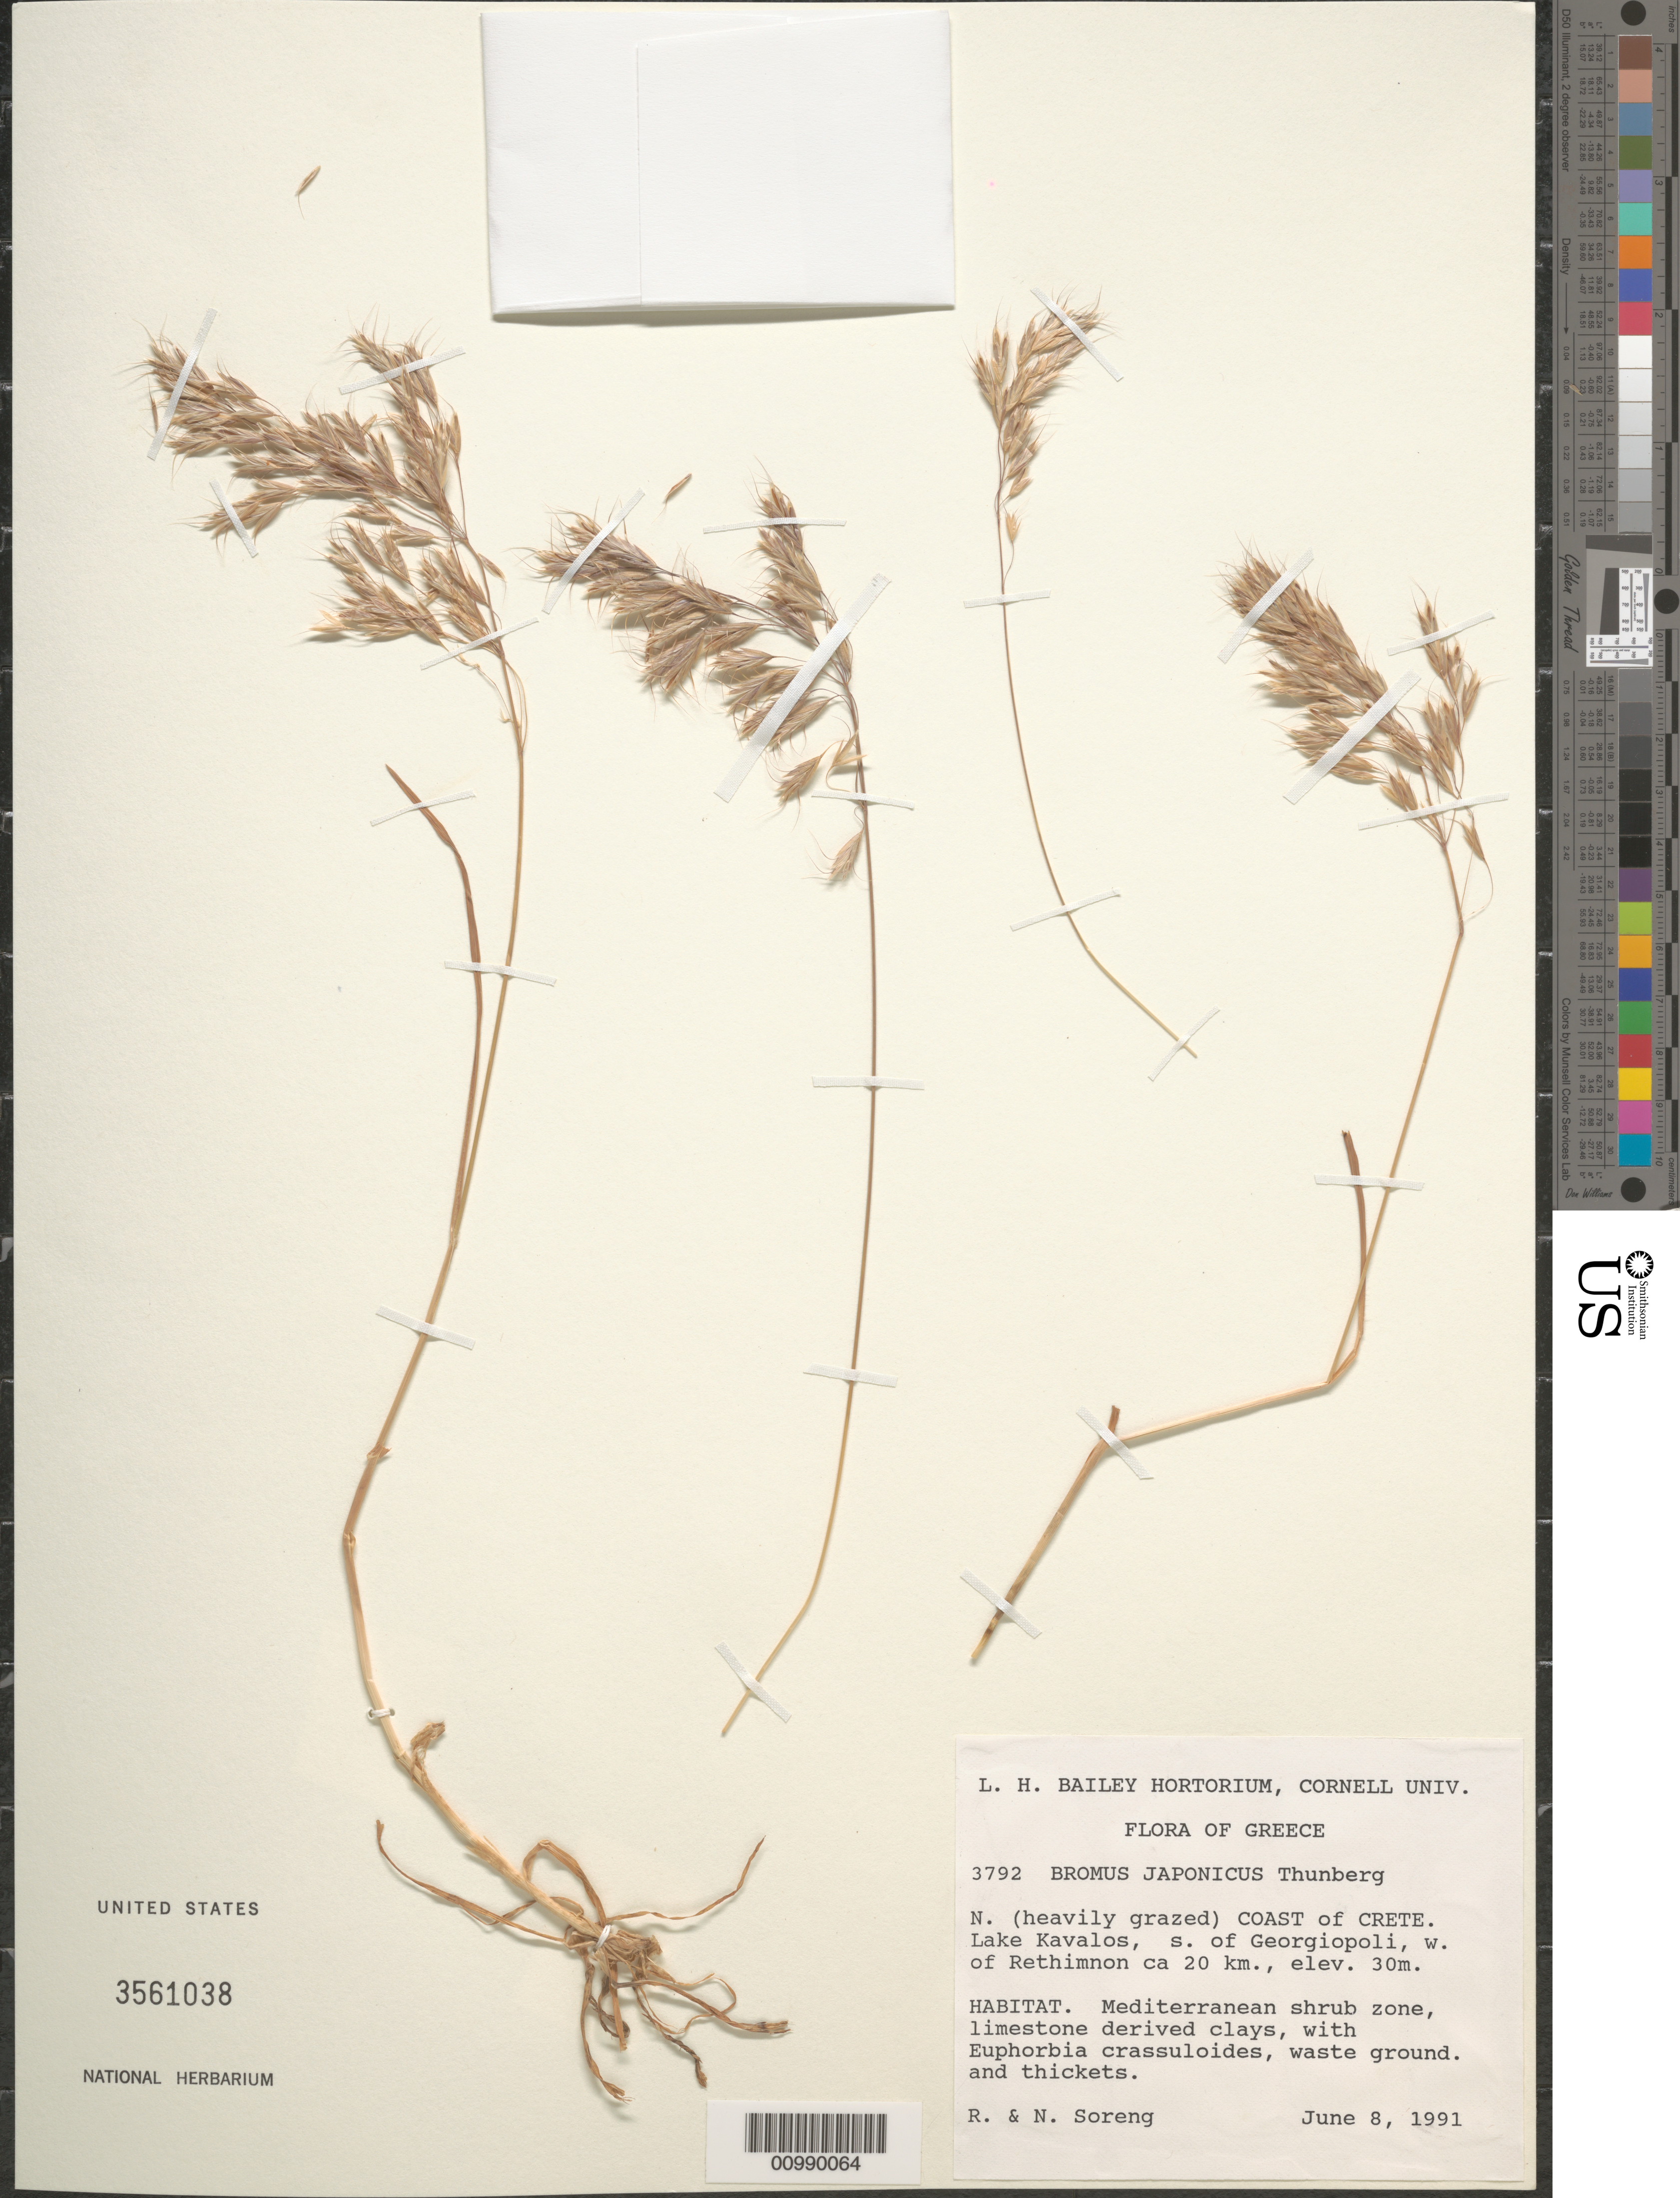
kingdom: Plantae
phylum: Tracheophyta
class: Liliopsida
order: Poales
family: Poaceae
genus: Bromus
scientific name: Bromus japonicus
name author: Houtt.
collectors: R. J. Soreng & N. L. Soreng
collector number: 3792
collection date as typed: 08 Jun 1991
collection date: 1991-06-08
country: Greece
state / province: Crete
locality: N coast. Lake Kavalos, S of Georgiopoli, W of Rethimnon ca 20 km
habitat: Mediterranean shrub zone, limestone derived clays, with Euphorbia crassuloides, waste ground. and thickets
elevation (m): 30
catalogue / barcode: US 3561038